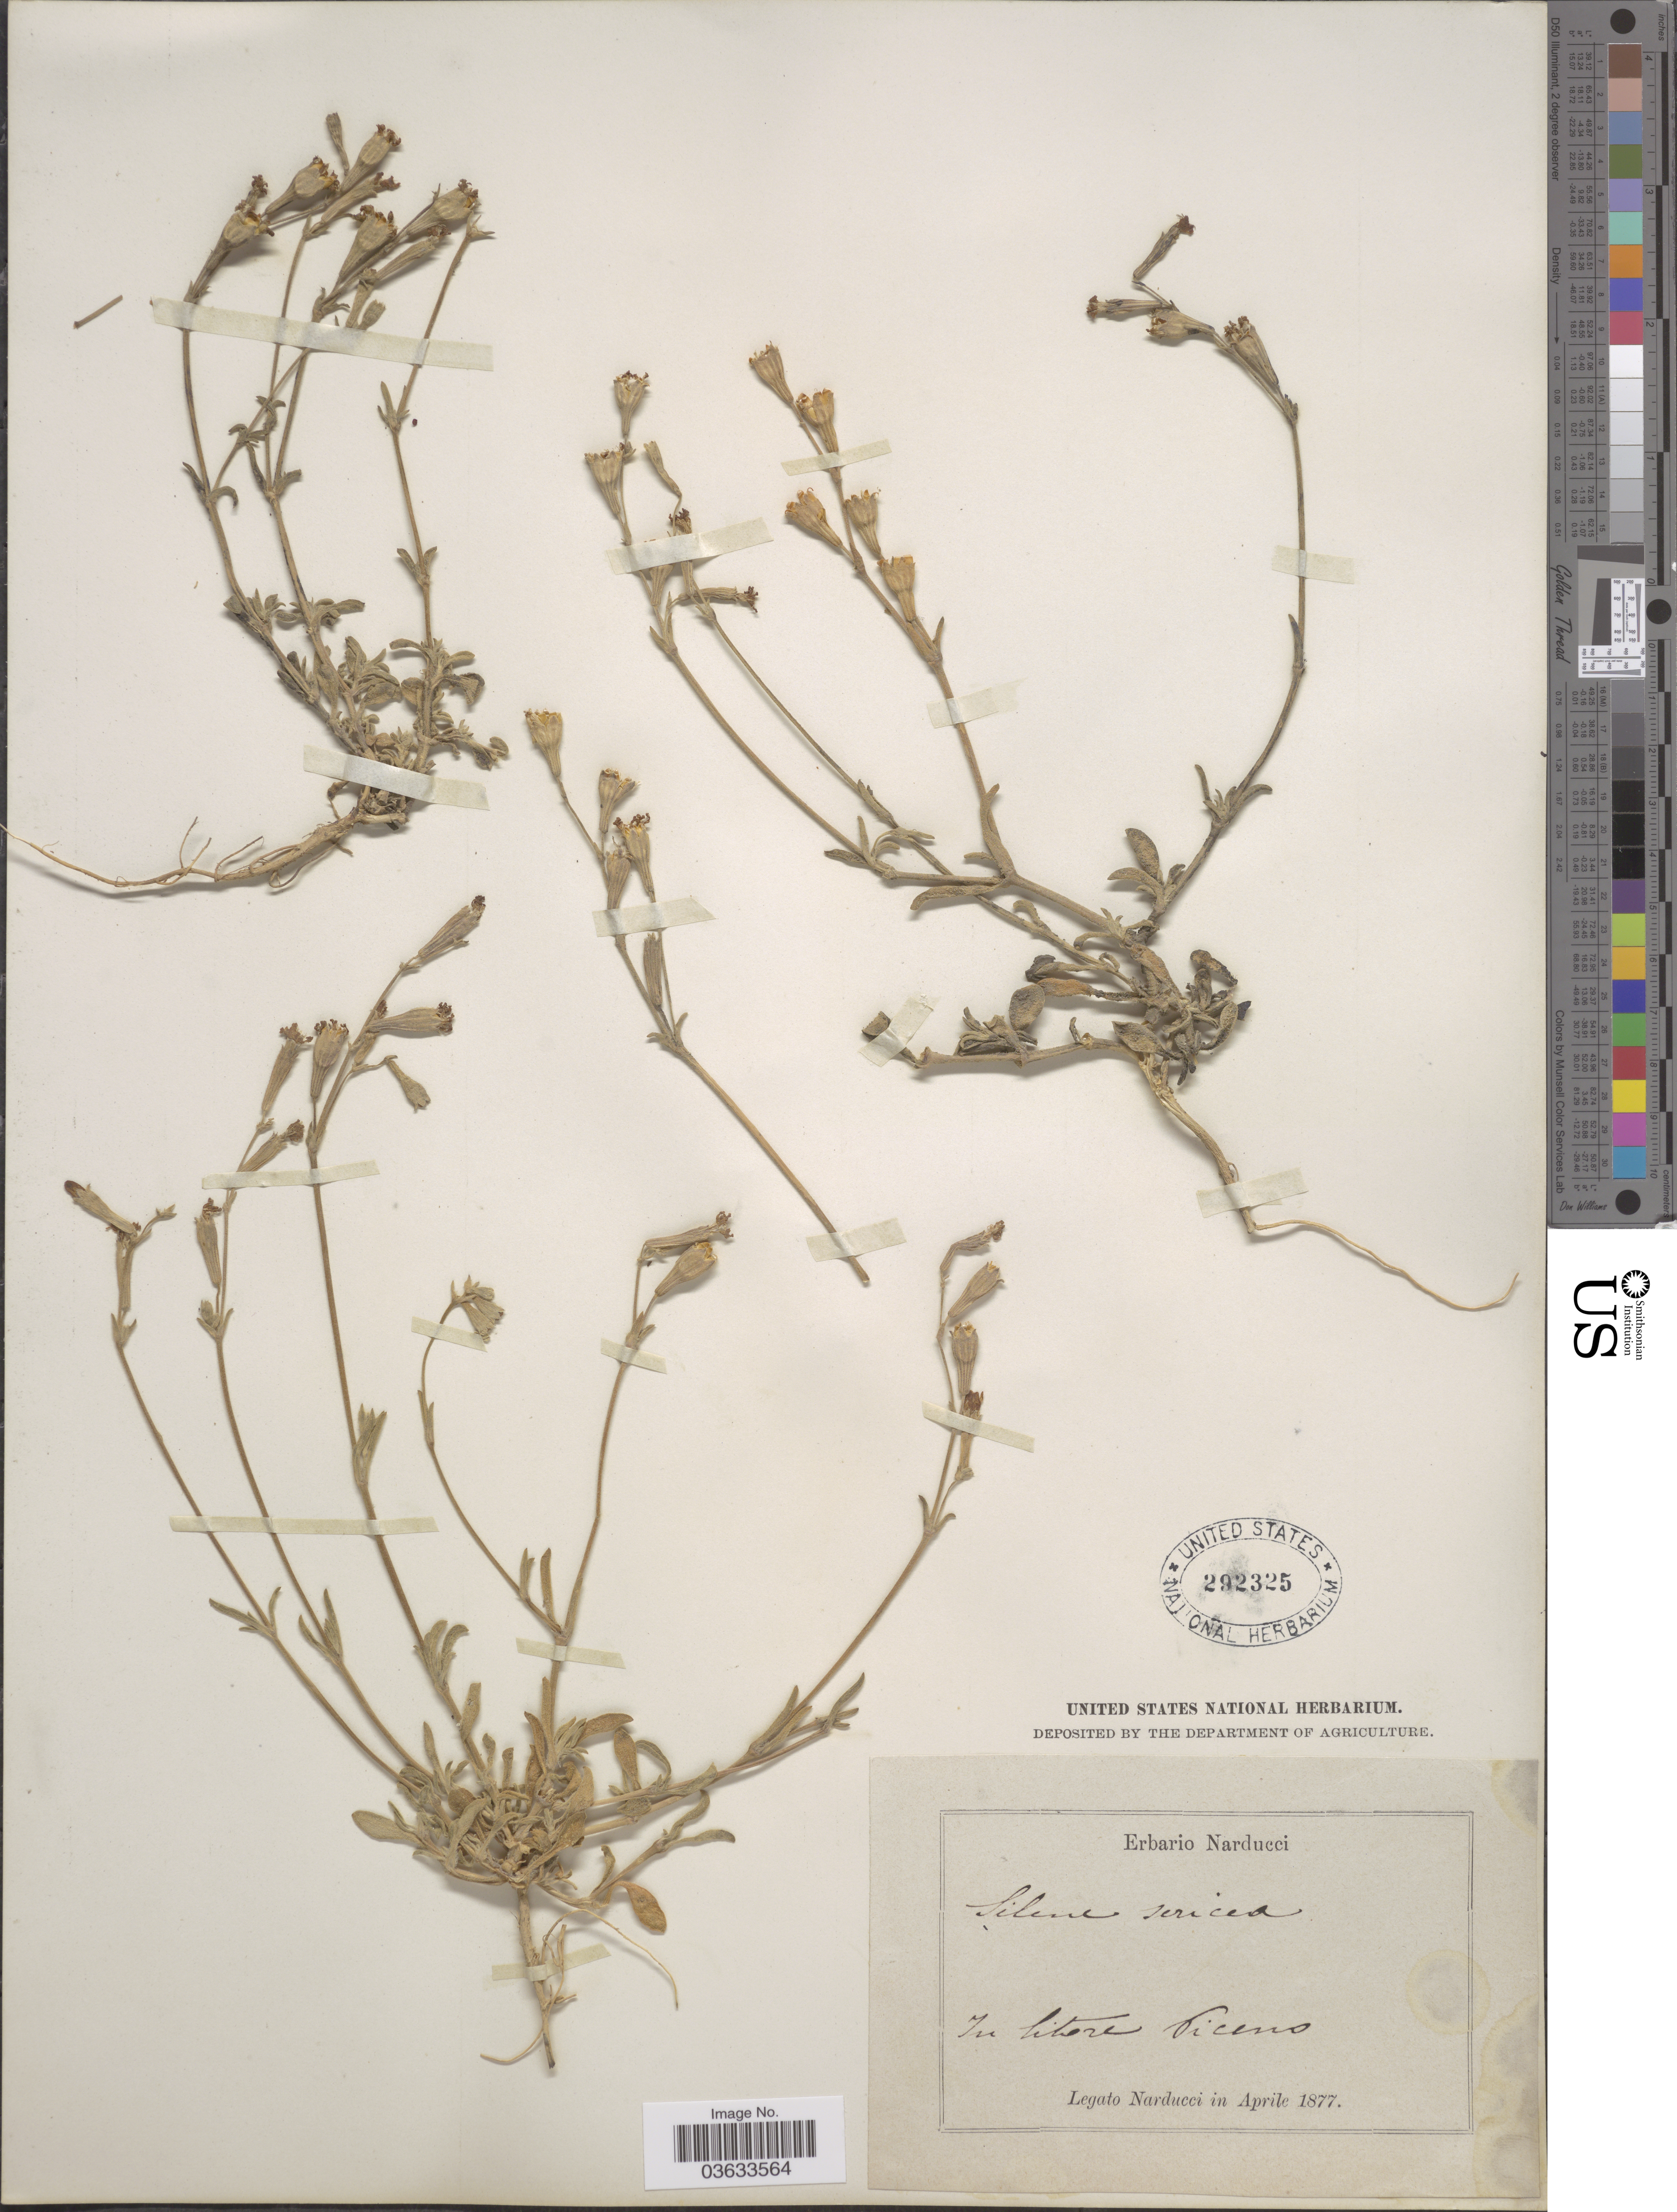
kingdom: Plantae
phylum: Tracheophyta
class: Magnoliopsida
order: Caryophyllales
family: Caryophyllaceae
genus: Silene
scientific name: Silene sericea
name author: All.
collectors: -. Narducci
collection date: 1877-04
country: Italy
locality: In litore Piceno [interpreted].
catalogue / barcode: US 292325